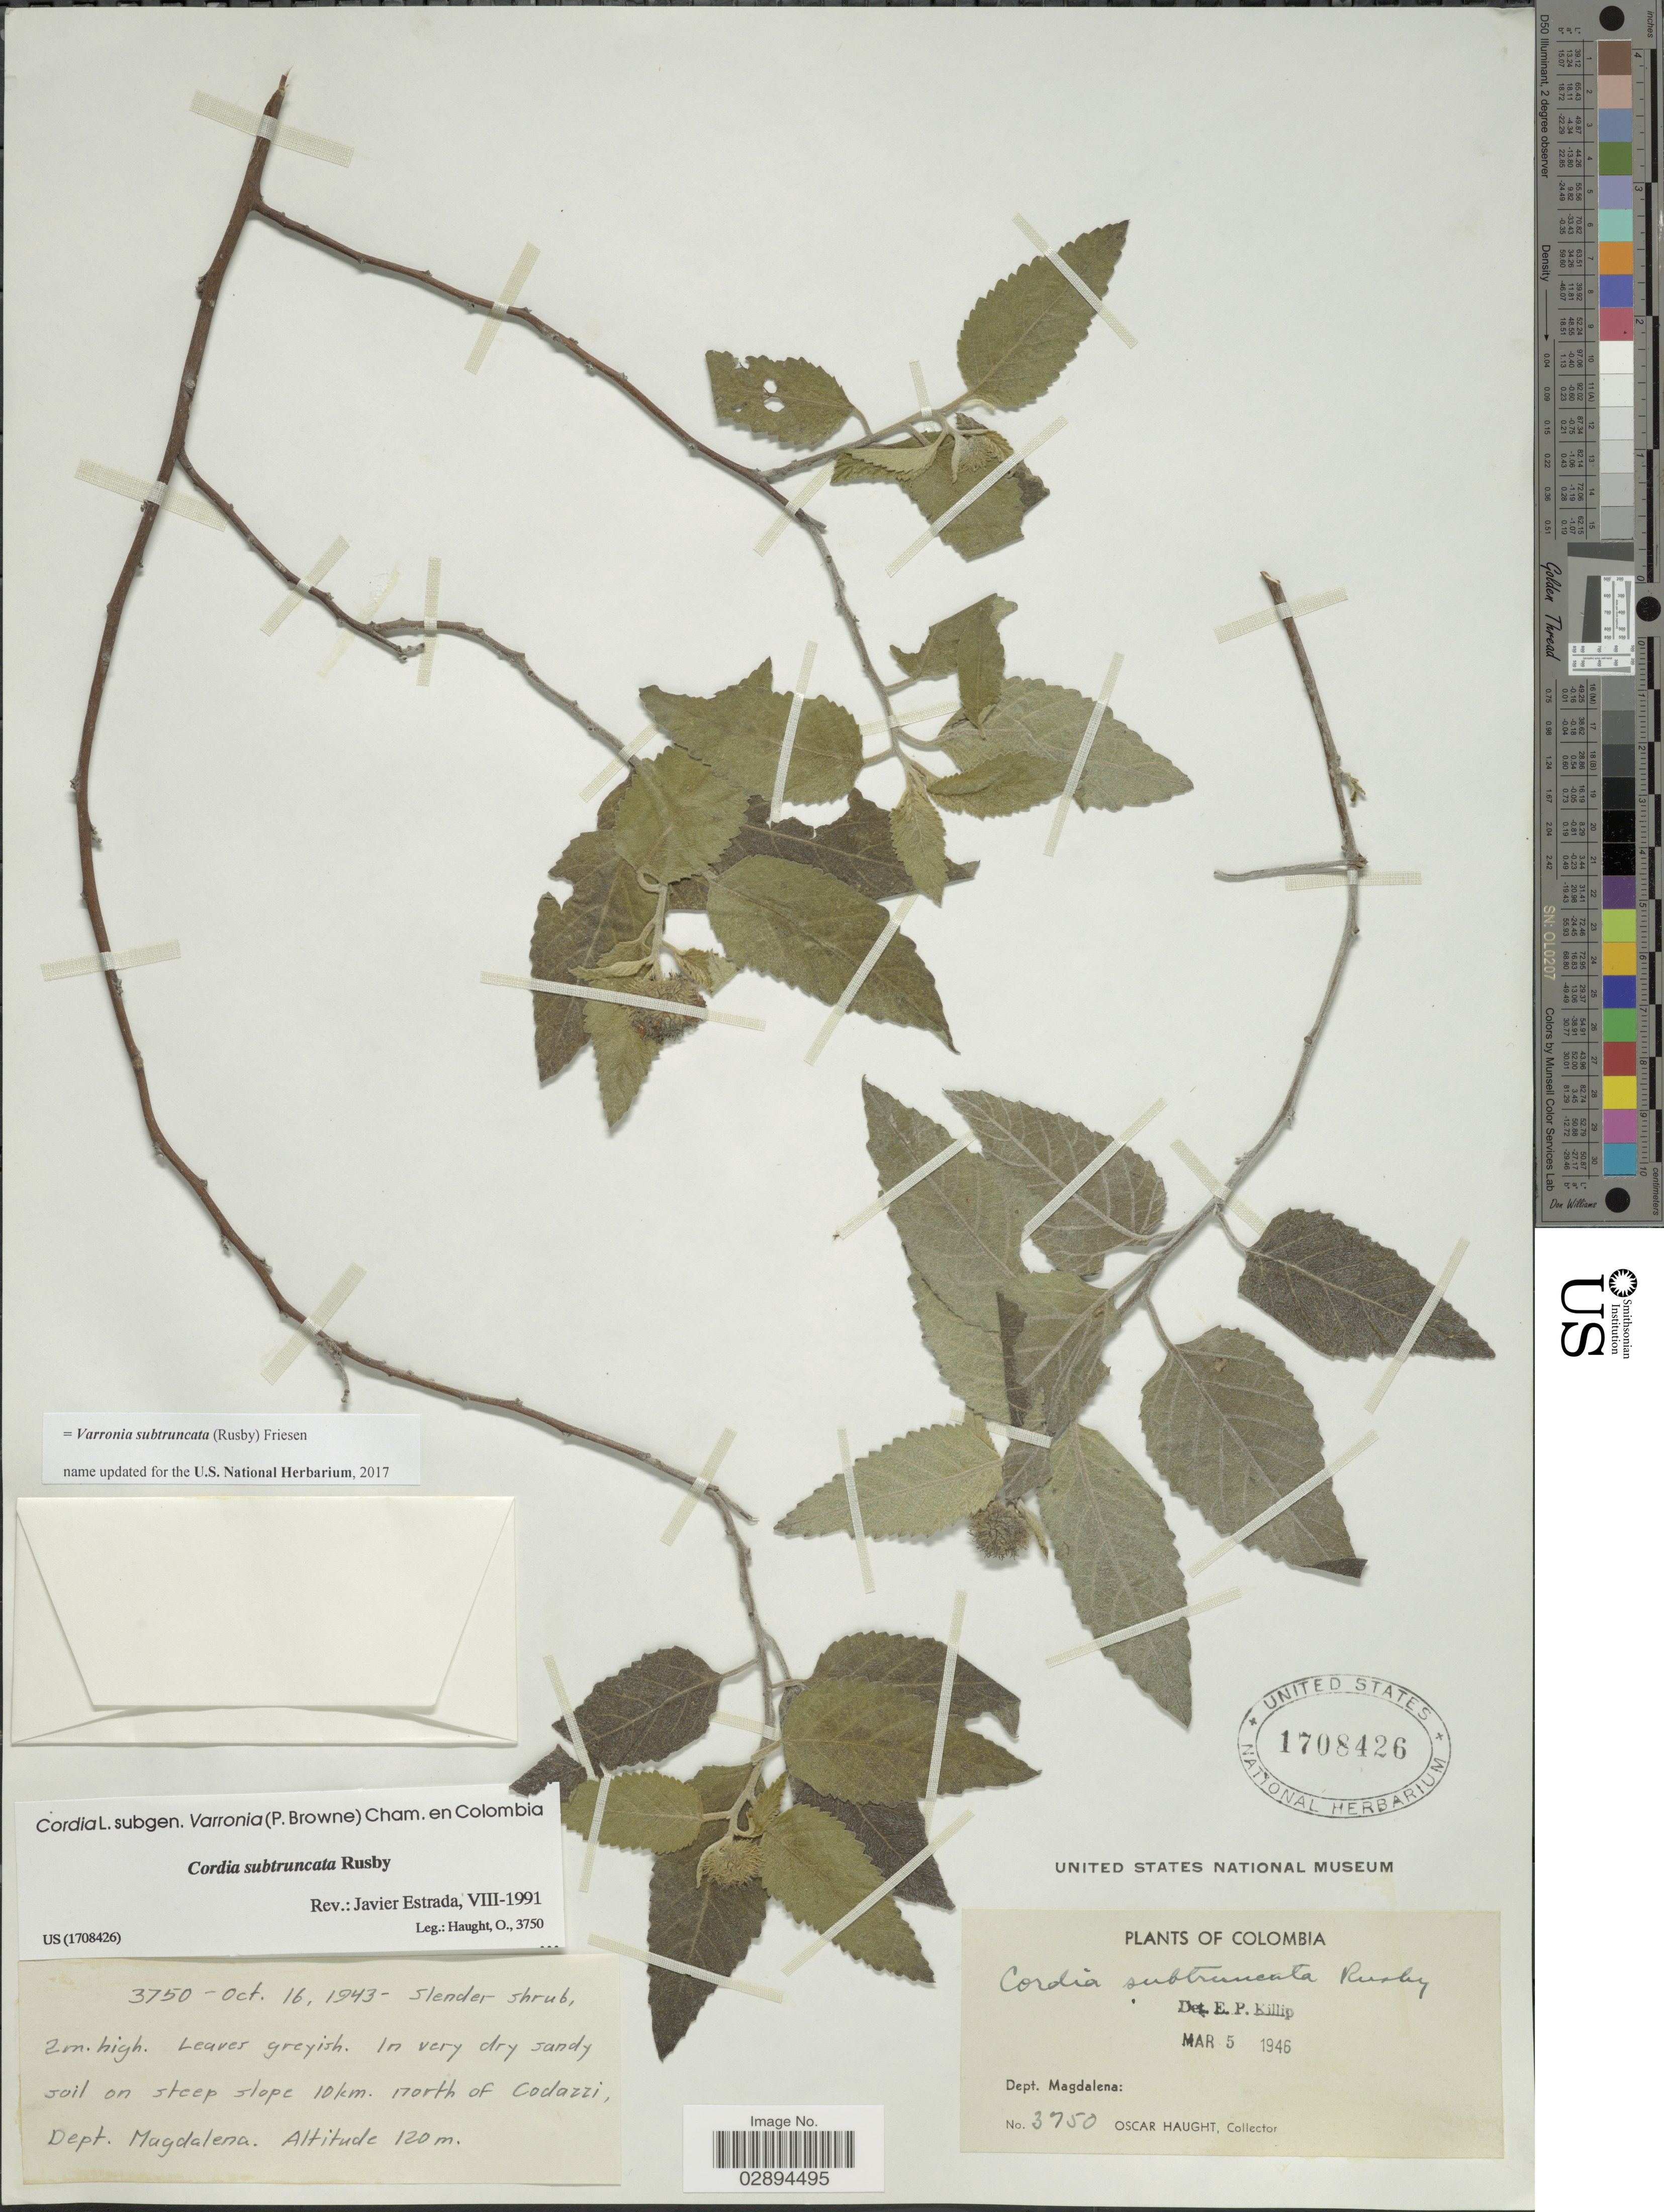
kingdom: Plantae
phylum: Tracheophyta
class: Magnoliopsida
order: Boraginales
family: Cordiaceae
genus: Varronia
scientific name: Varronia subtruncata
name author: (Rusby) Friesen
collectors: O. L. Haught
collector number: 3750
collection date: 1943-10-16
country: Colombia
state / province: Magdalena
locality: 10 km. north of Codazzi, Dept. Magdalena.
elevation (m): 120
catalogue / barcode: US 1708426